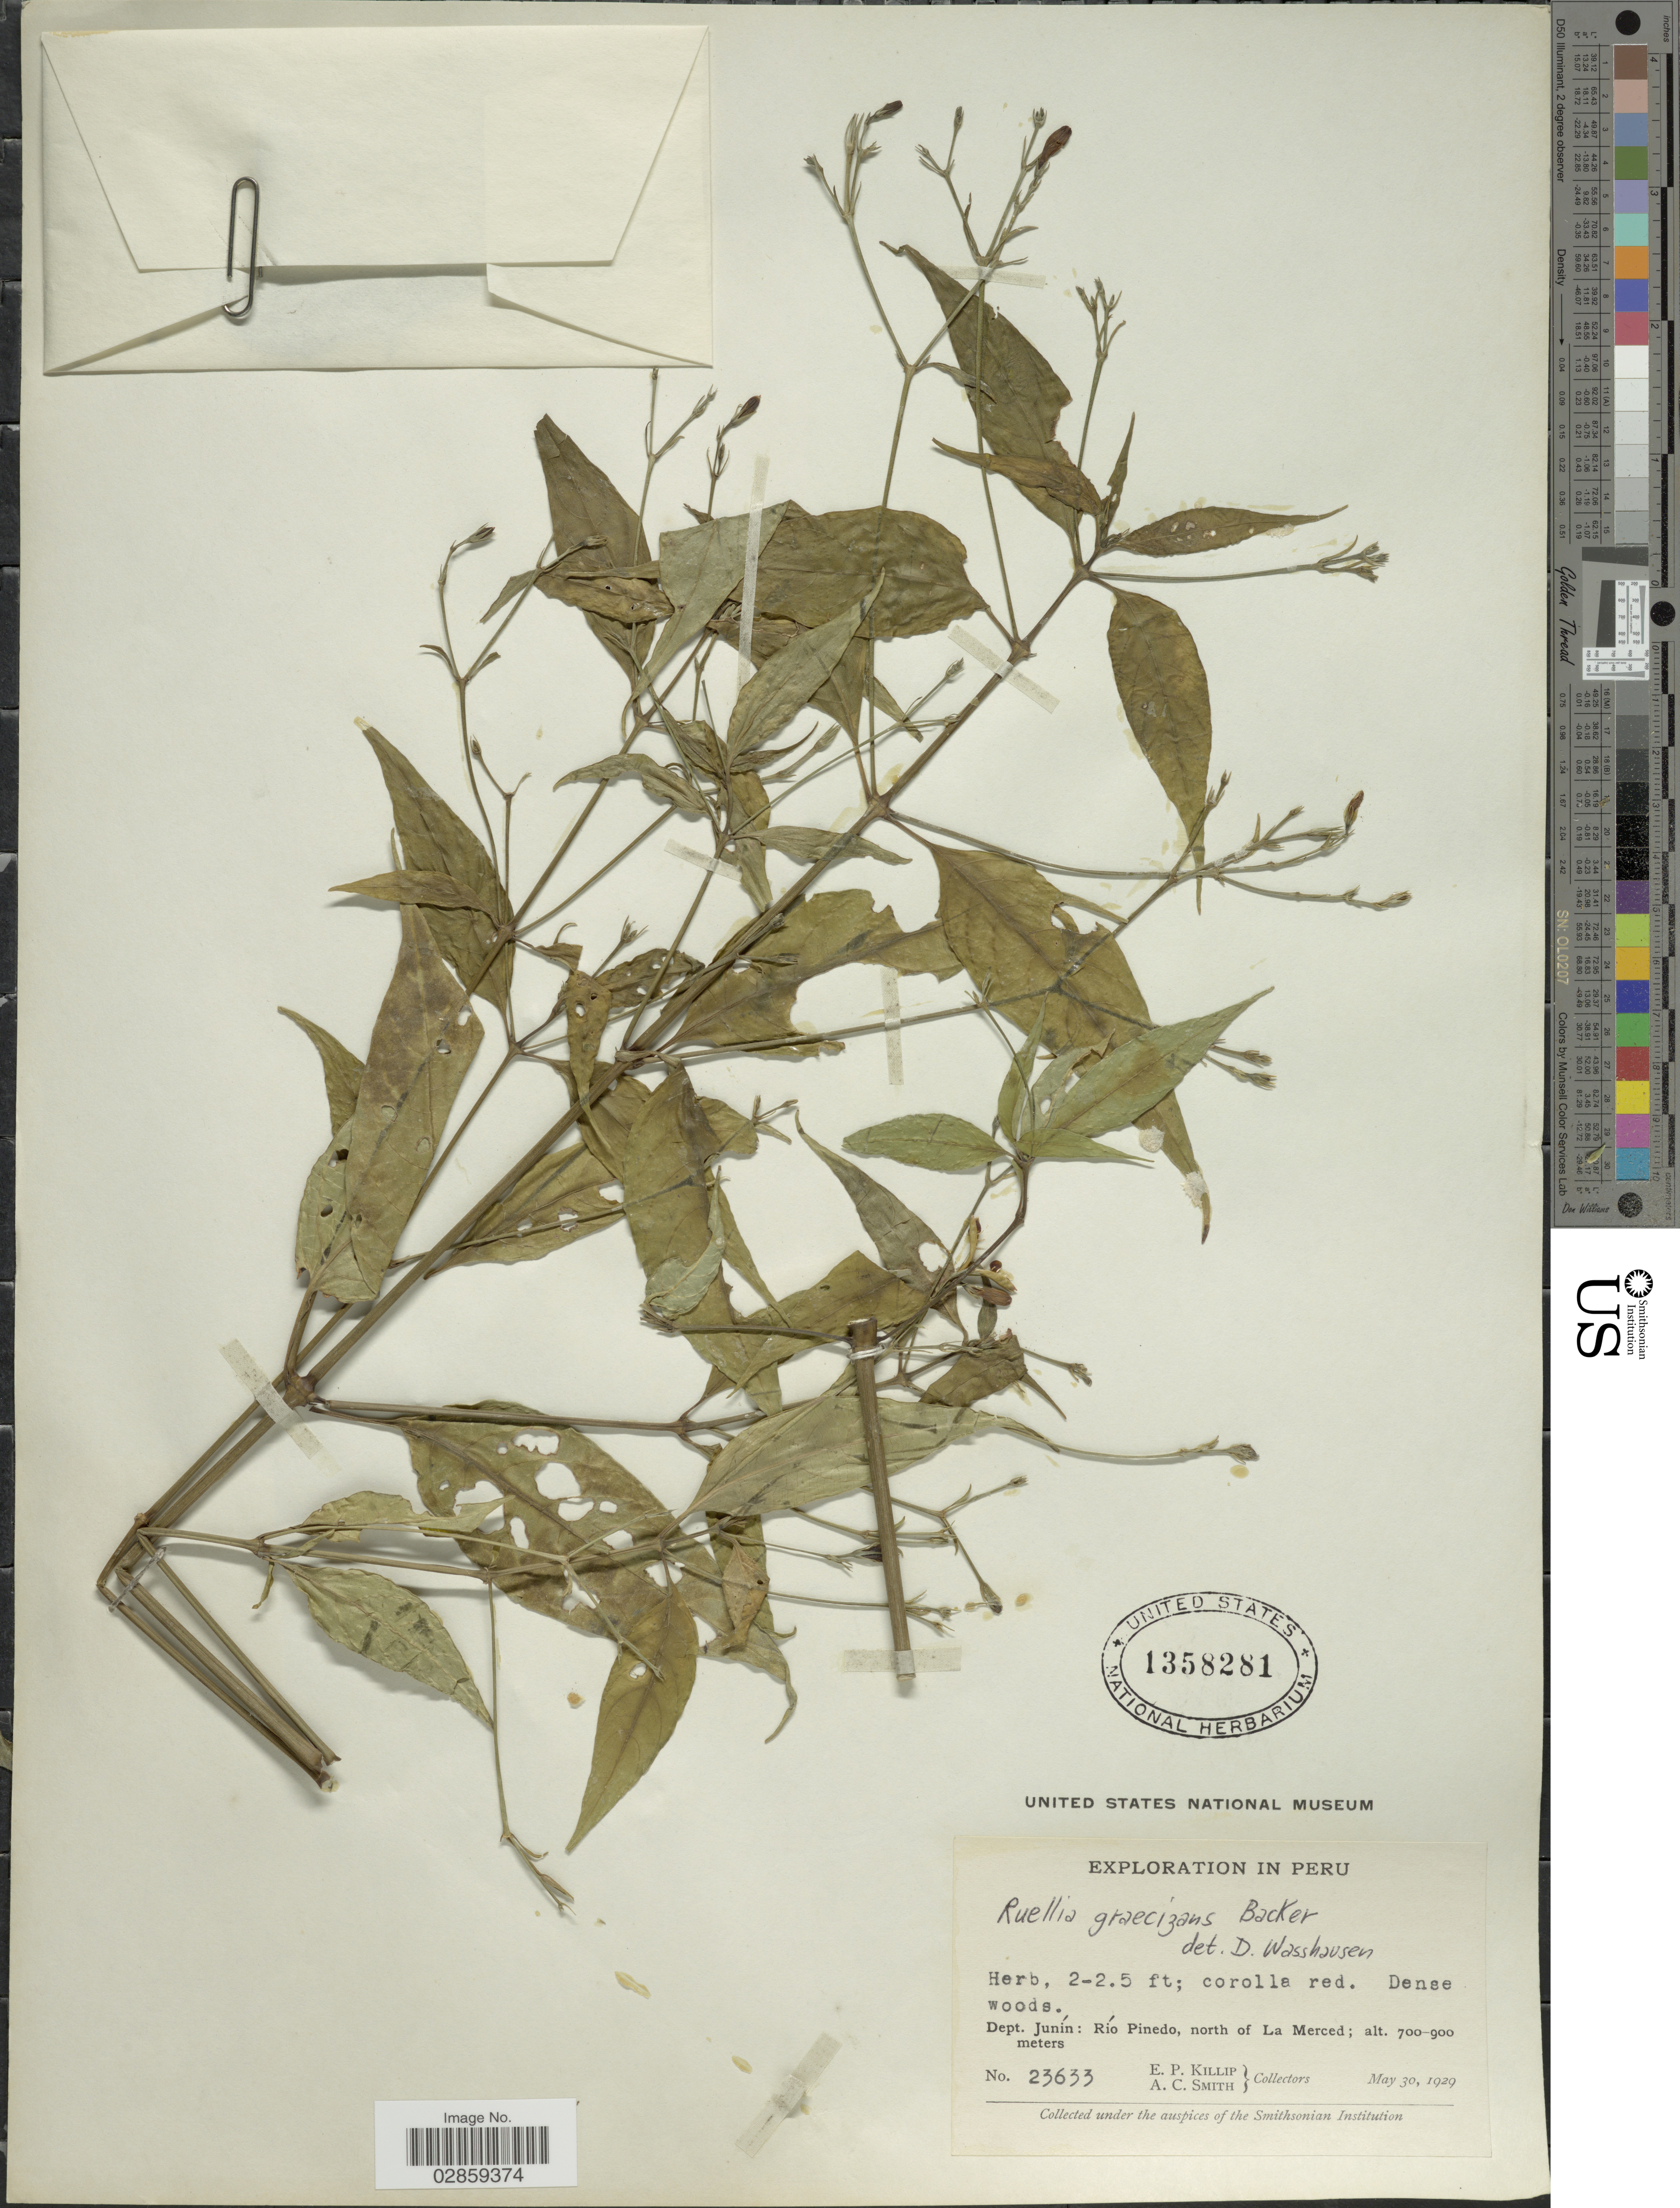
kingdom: Plantae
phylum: Tracheophyta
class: Magnoliopsida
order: Lamiales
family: Acanthaceae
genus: Ruellia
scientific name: Ruellia brevifolia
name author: (Pohl) C. Ezcurra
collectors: E. P. Killip & A. C. Smith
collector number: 23633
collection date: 1929-05-30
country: Peru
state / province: Junín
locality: Dept. Junín: Río Pinedo, north of La Merced.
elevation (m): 700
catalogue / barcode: US 1358281